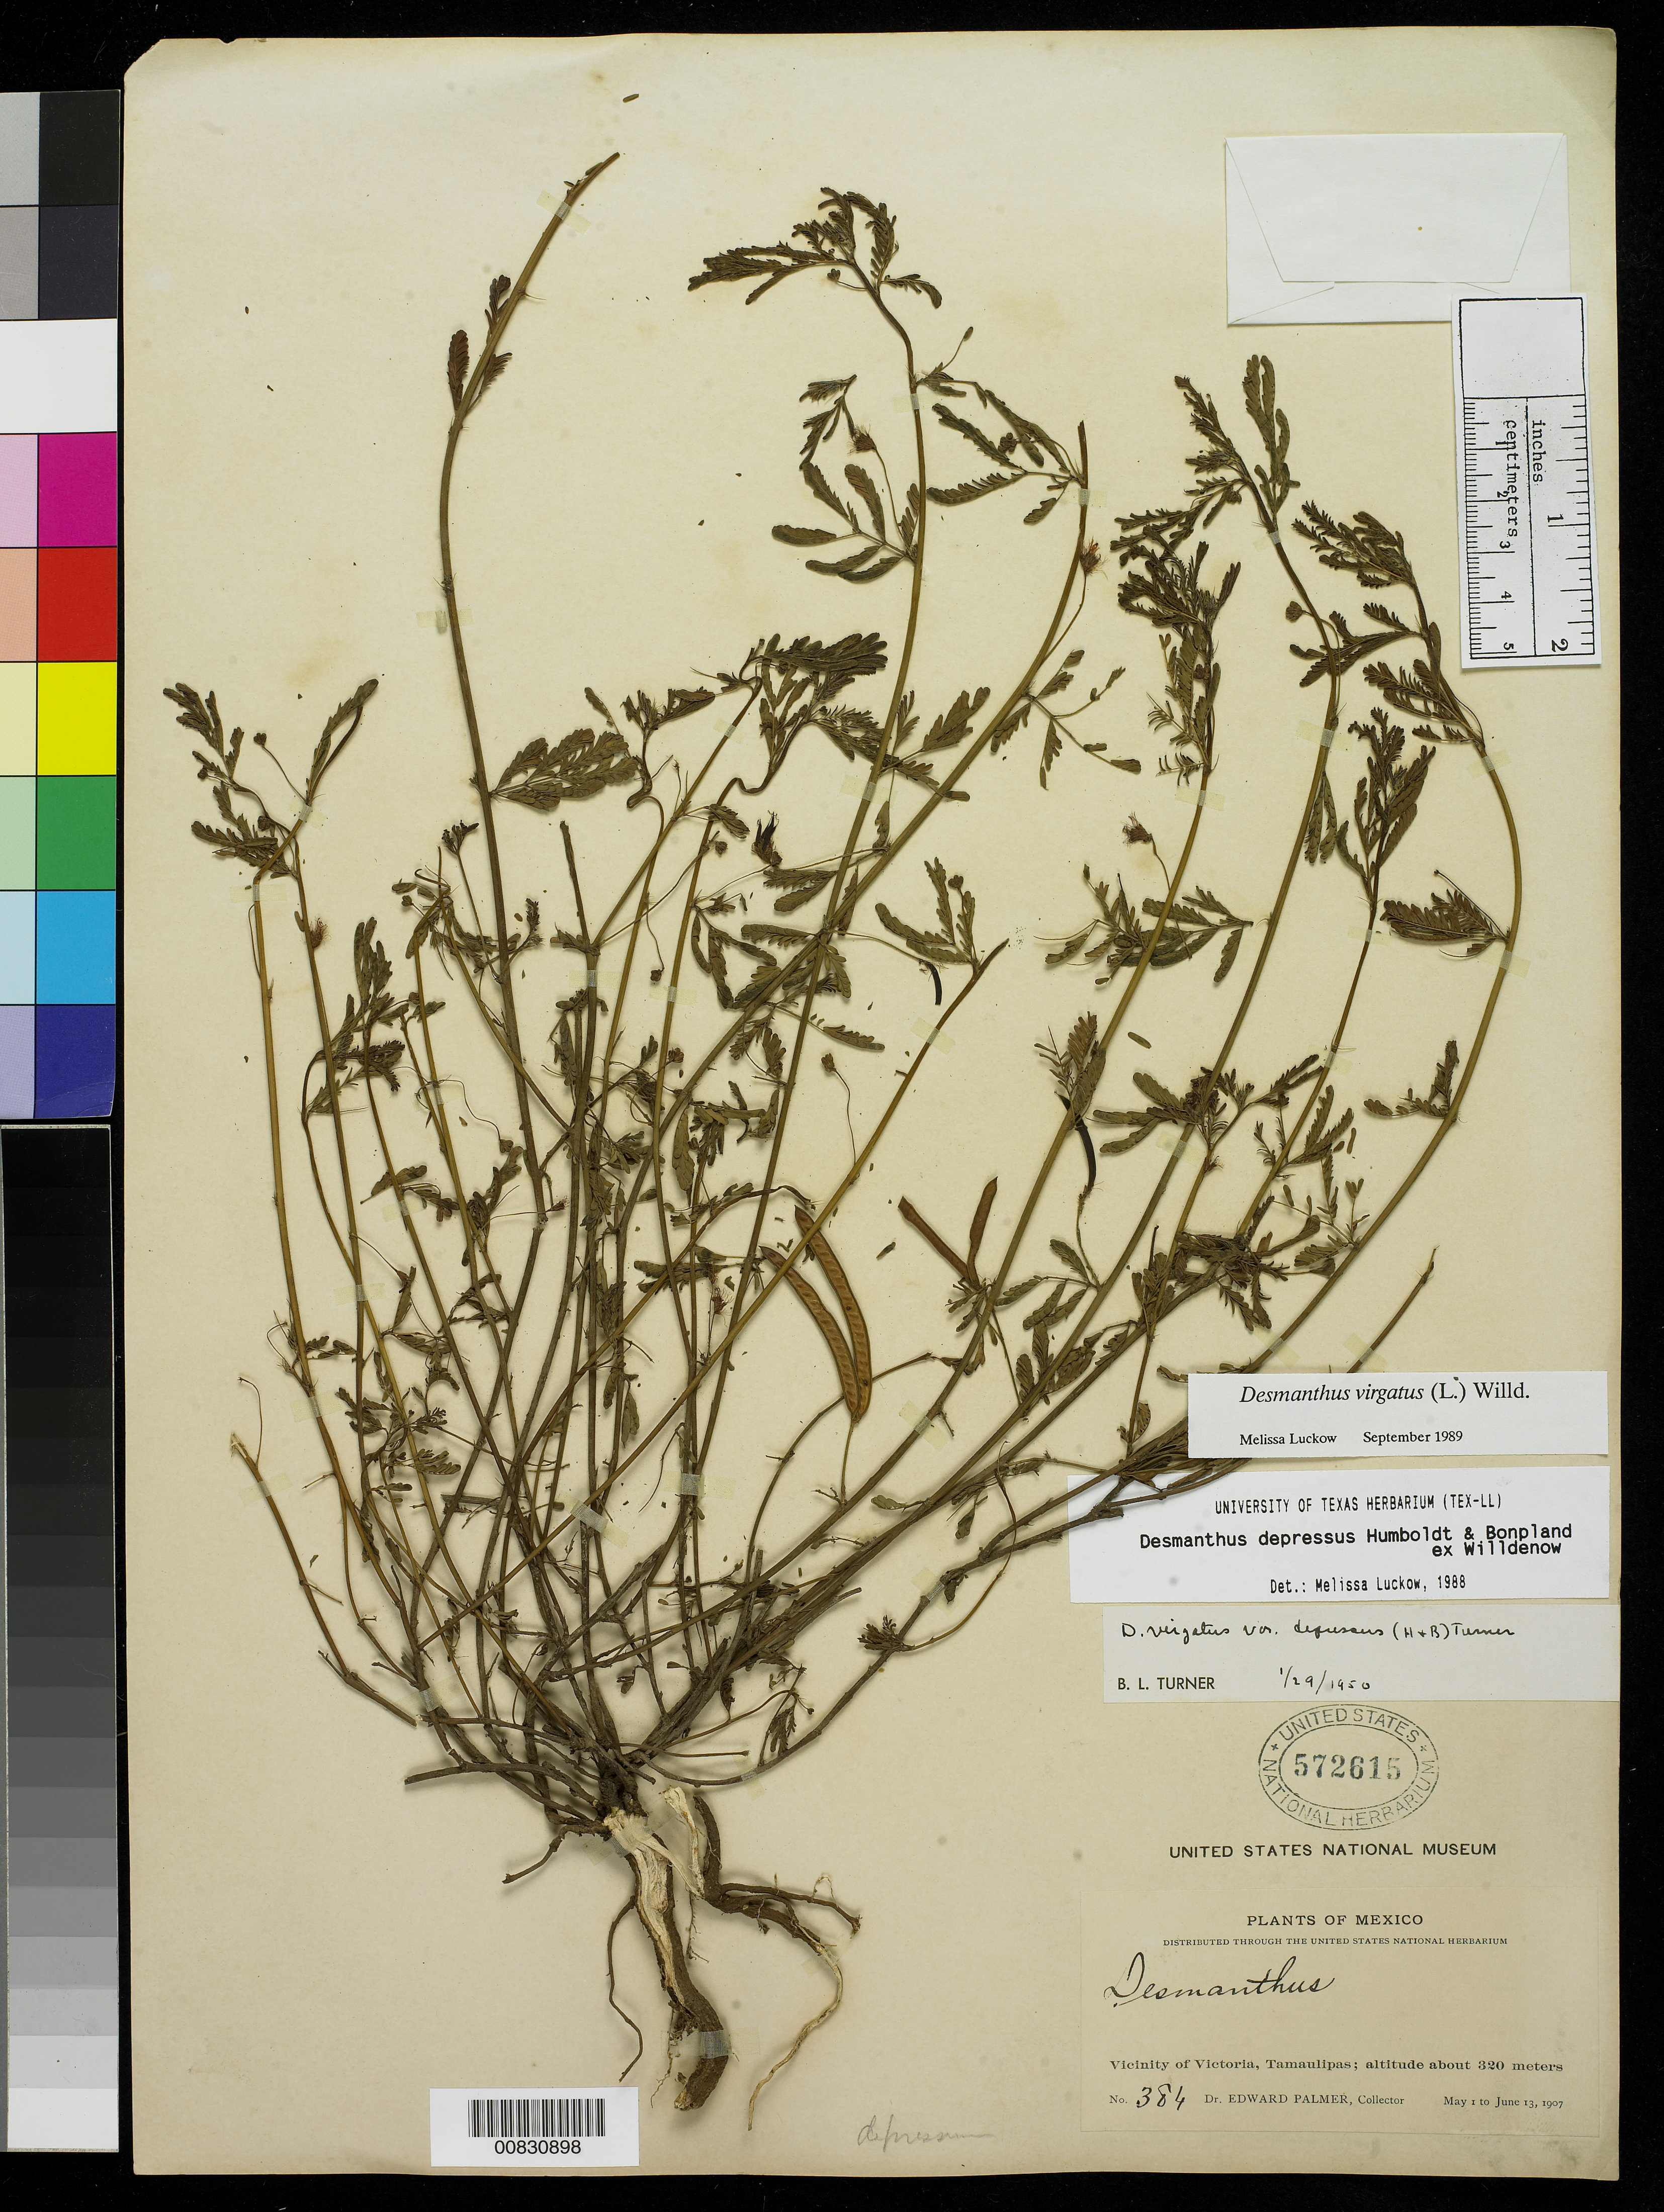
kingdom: Plantae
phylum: Tracheophyta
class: Magnoliopsida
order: Fabales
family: Fabaceae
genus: Desmanthus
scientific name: Desmanthus virgatus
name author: (L.) Willd.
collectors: E. Palmer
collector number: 384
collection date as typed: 01 May 1907 to 13 Jun 1907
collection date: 1907-05-01/1907-06-13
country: Mexico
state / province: Tamaulipas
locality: Vicinity of Victoria.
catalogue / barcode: US 572615